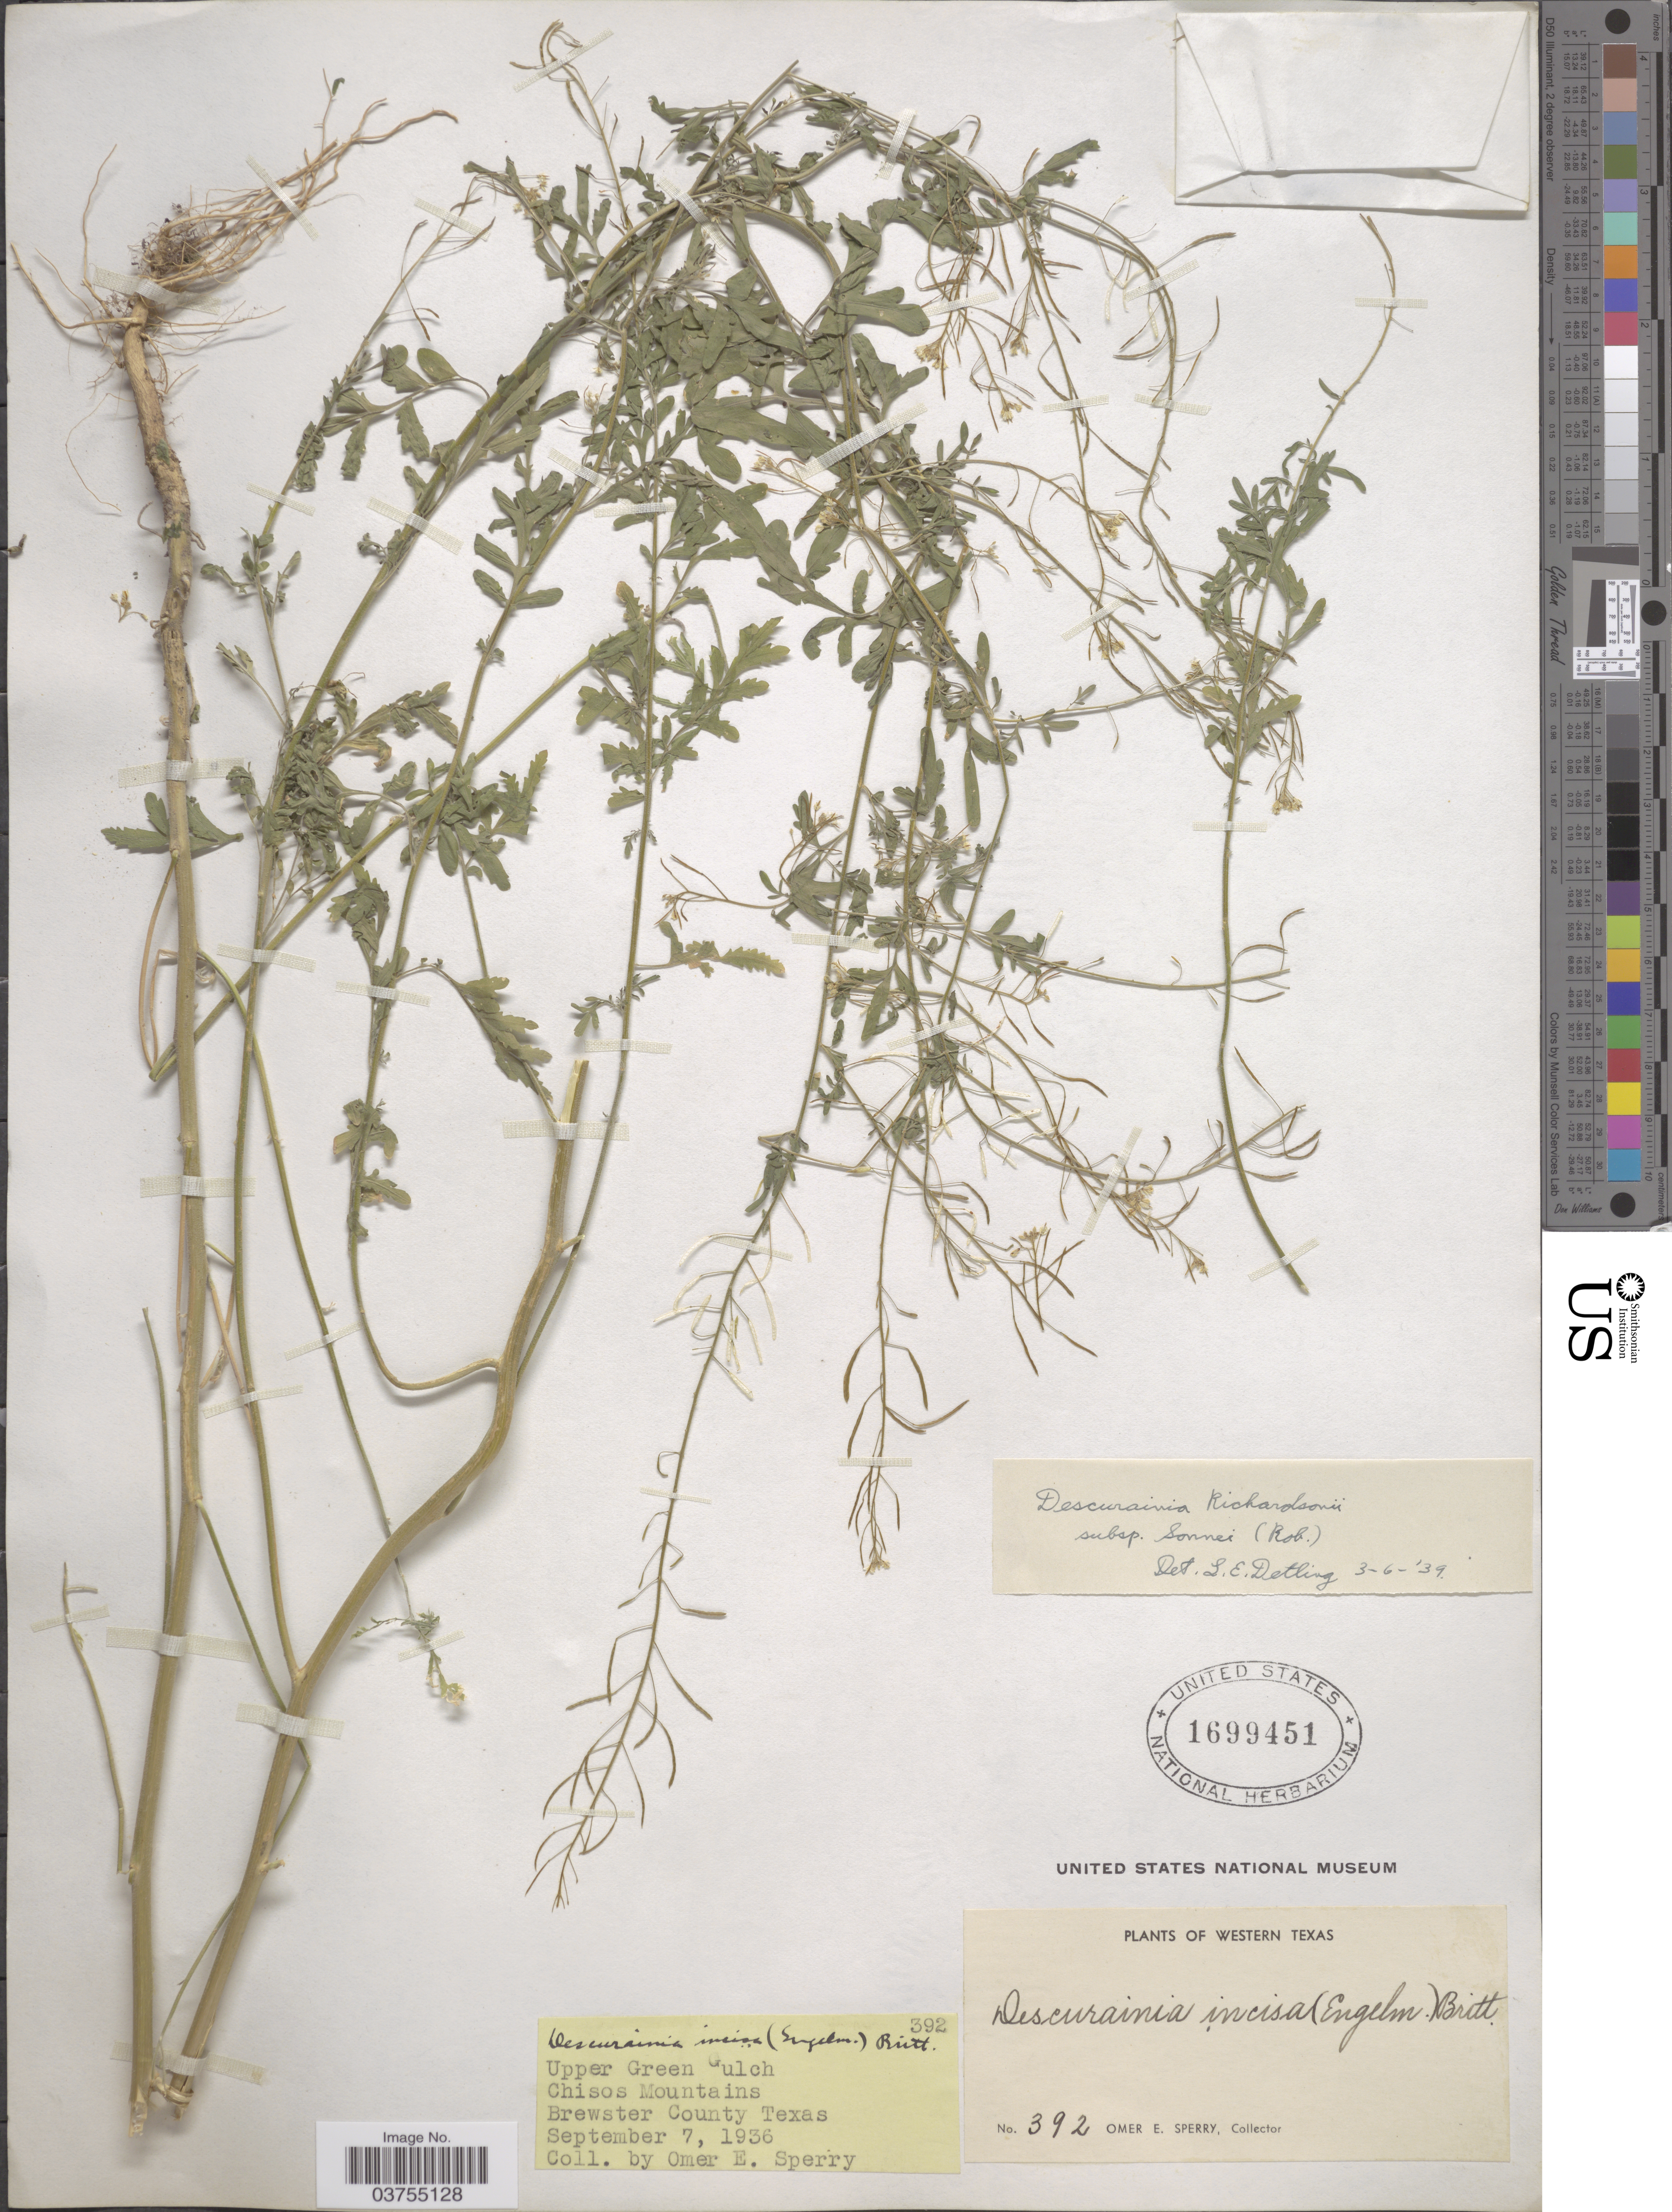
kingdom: Plantae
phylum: Tracheophyta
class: Magnoliopsida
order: Brassicales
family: Brassicaceae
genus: Descurainia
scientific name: Descurainia richardsonii subsp. incisa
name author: (Engelm. ex A. Gray) Detling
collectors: O. E. Sperry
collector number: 392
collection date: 1936-09-07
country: United States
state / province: Texas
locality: Upper Green Gulch. Chisos Mountains. Brewster County. Western Texas.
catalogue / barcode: US 1699451